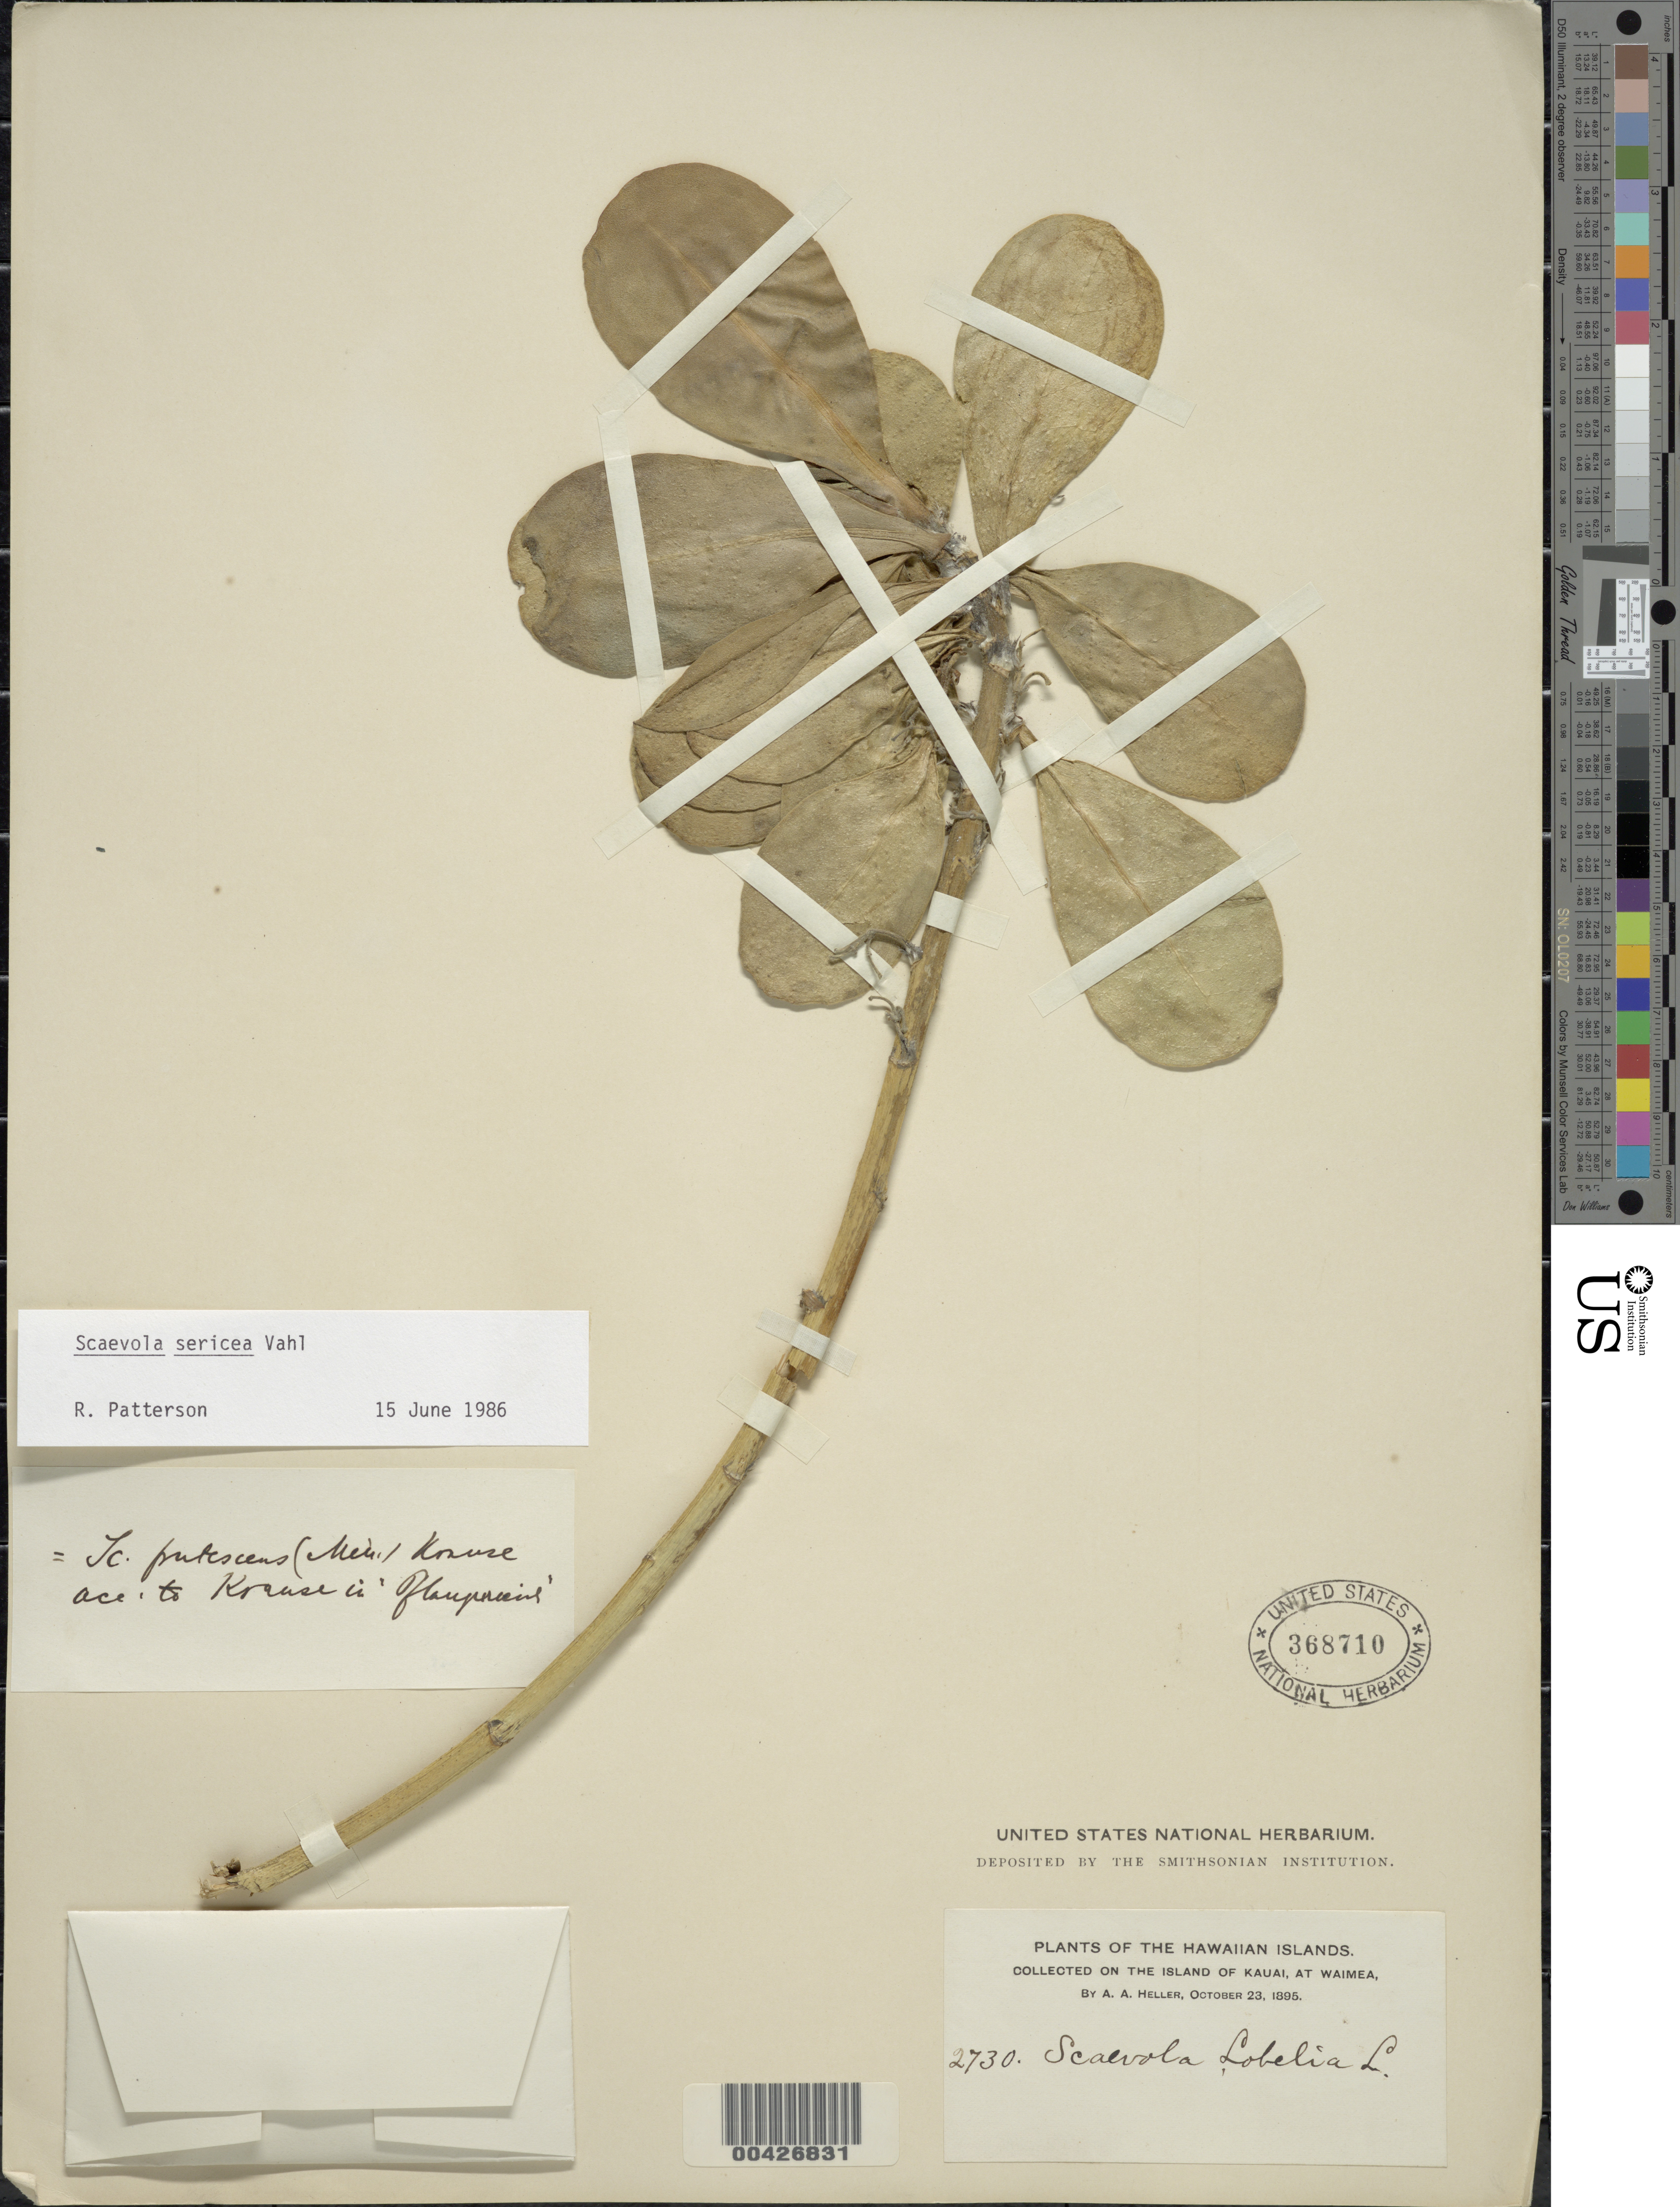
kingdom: Plantae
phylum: Tracheophyta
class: Magnoliopsida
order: Asterales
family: Goodeniaceae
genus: Scaevola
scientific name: Scaevola taccada var. taccada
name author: (Gaertn.) Roxb.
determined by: Wagner, W. L., (BOT), Smithsonian Institution - National Museum of Natural History (UNITED STATES)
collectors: A. A. Heller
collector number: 2730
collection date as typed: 23 Oct 1895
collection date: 1895-10-23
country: United States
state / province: Hawaii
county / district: Kauai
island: Kaua'i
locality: At Waimea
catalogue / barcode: US 368710